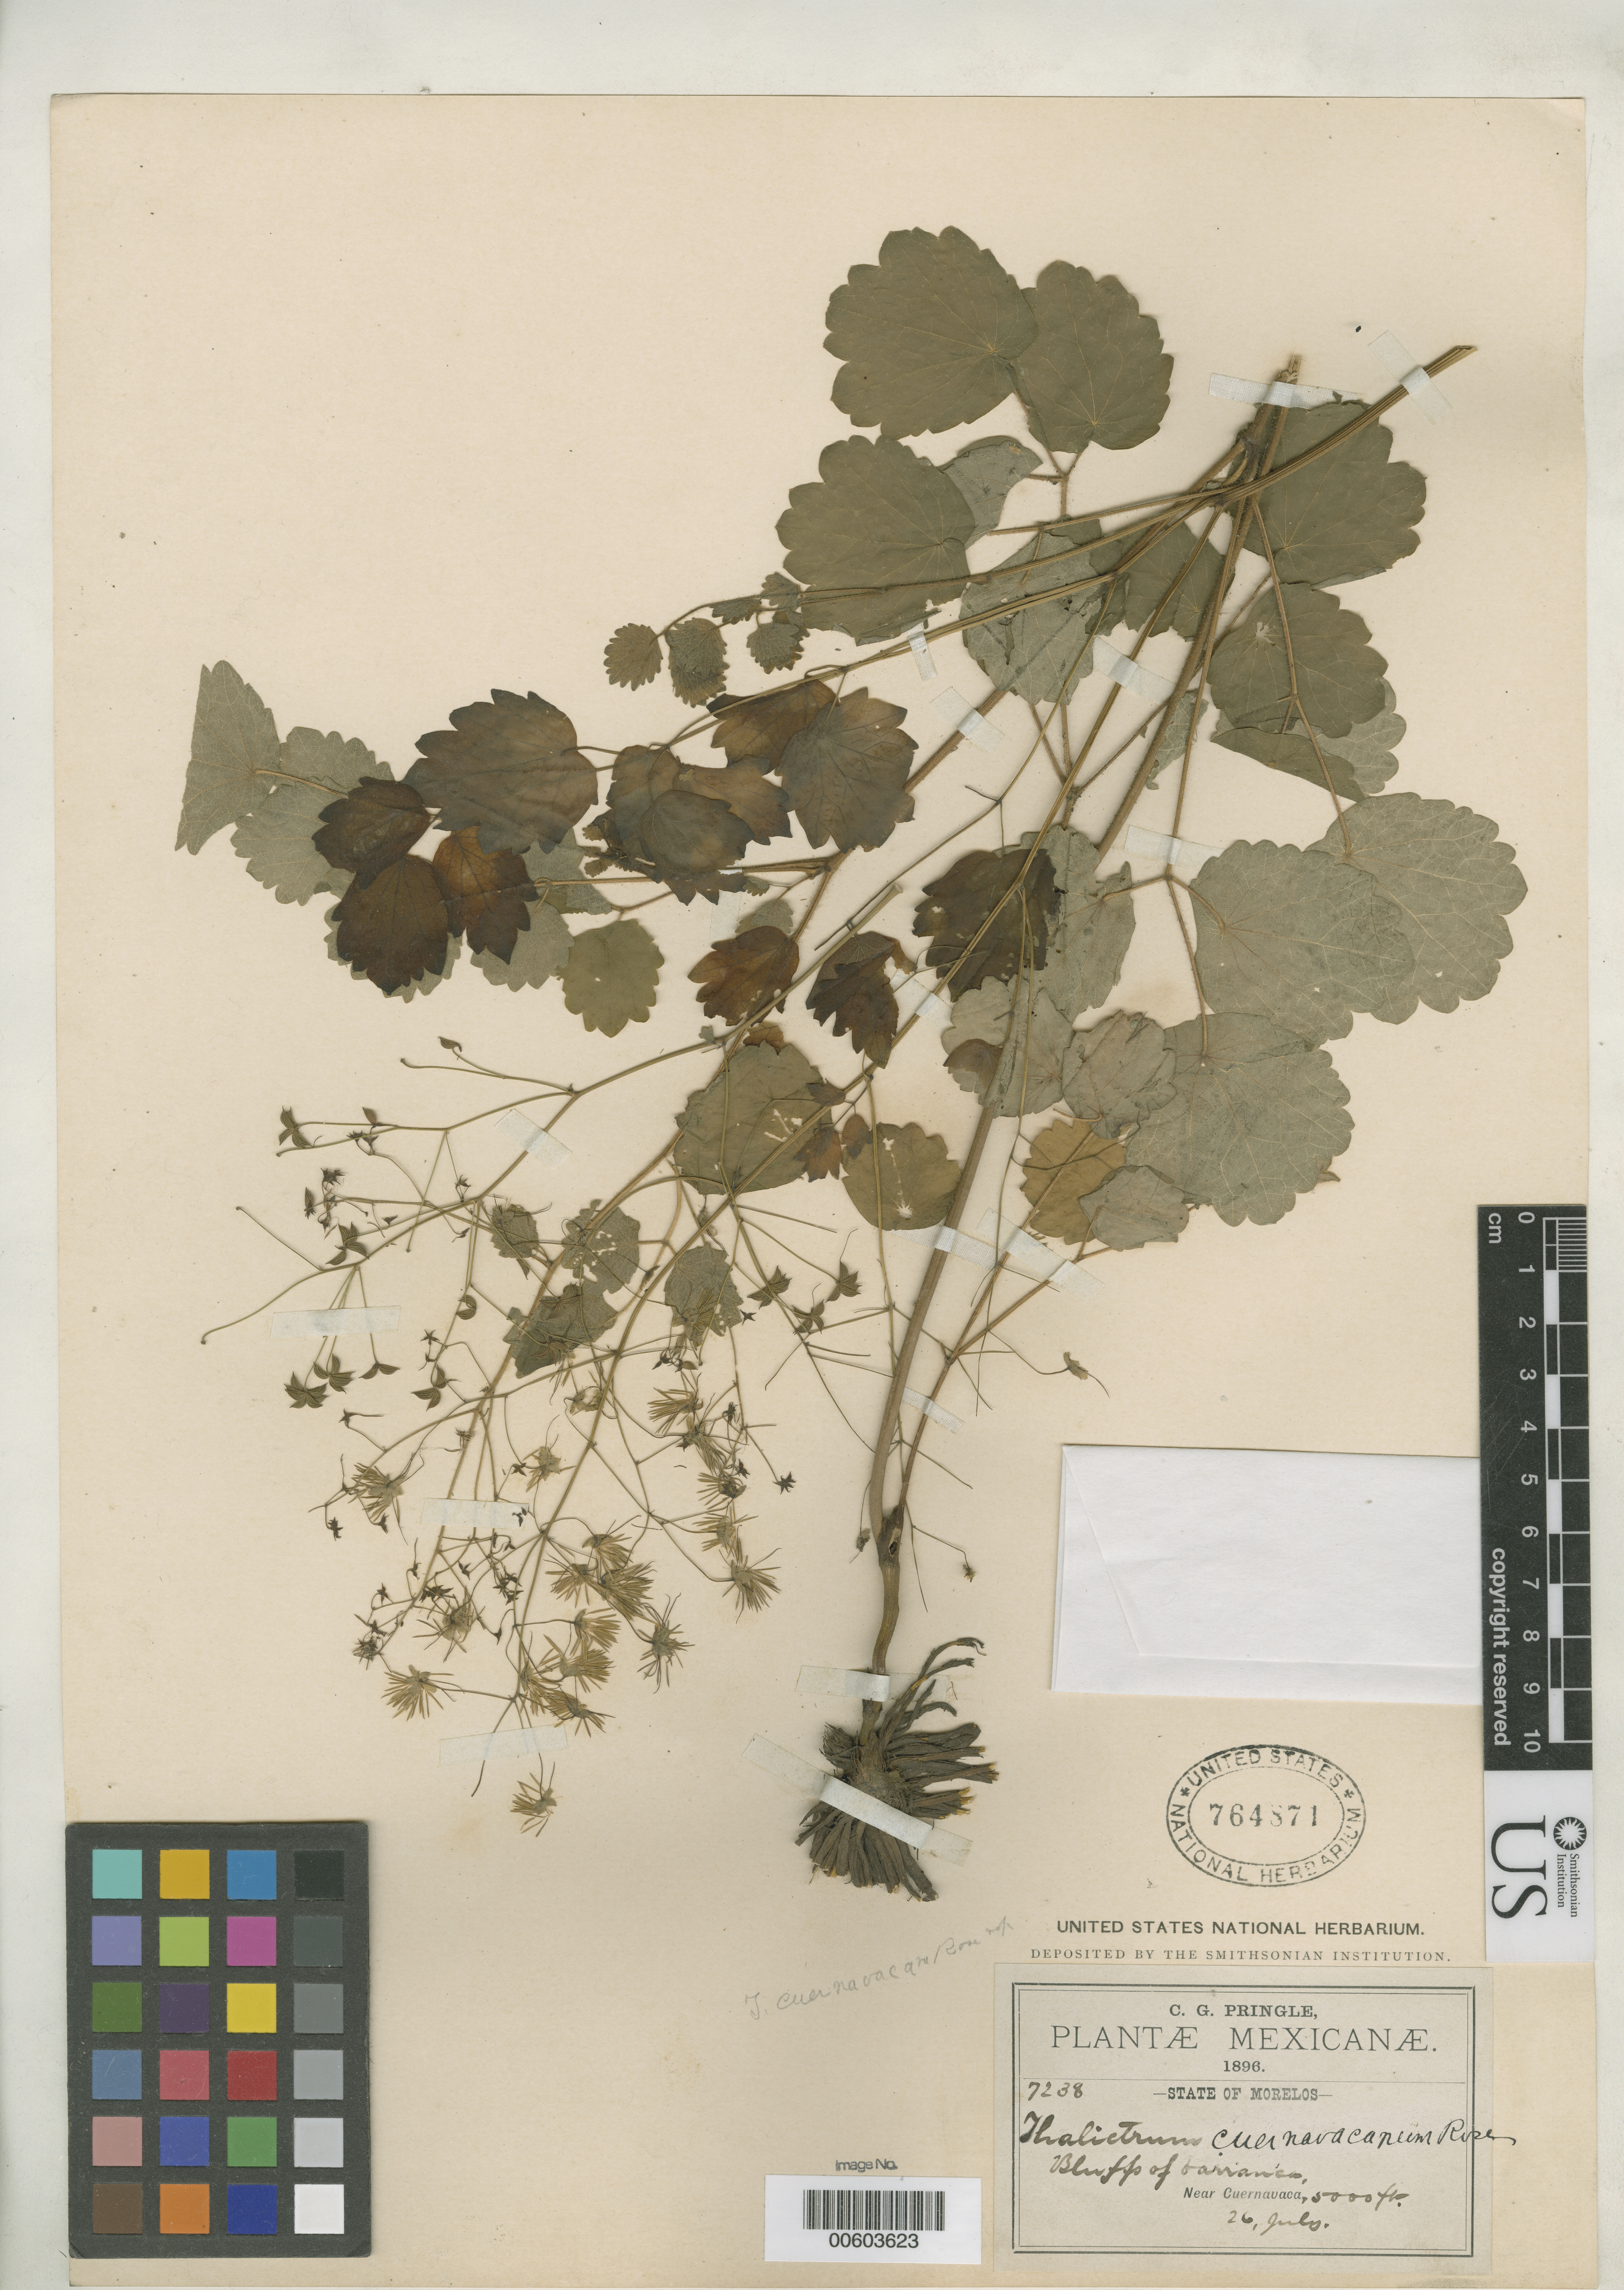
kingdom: Plantae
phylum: Tracheophyta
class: Magnoliopsida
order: Ranunculales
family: Ranunculaceae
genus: Thalictrum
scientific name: Thalictrum cuernavacanum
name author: Rose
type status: Syntype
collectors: C. G. Pringle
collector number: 7238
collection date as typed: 26 Jul 1896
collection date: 1896-07-26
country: Mexico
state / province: Morelos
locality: Near Cuernavaca.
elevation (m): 1524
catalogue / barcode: US 764871